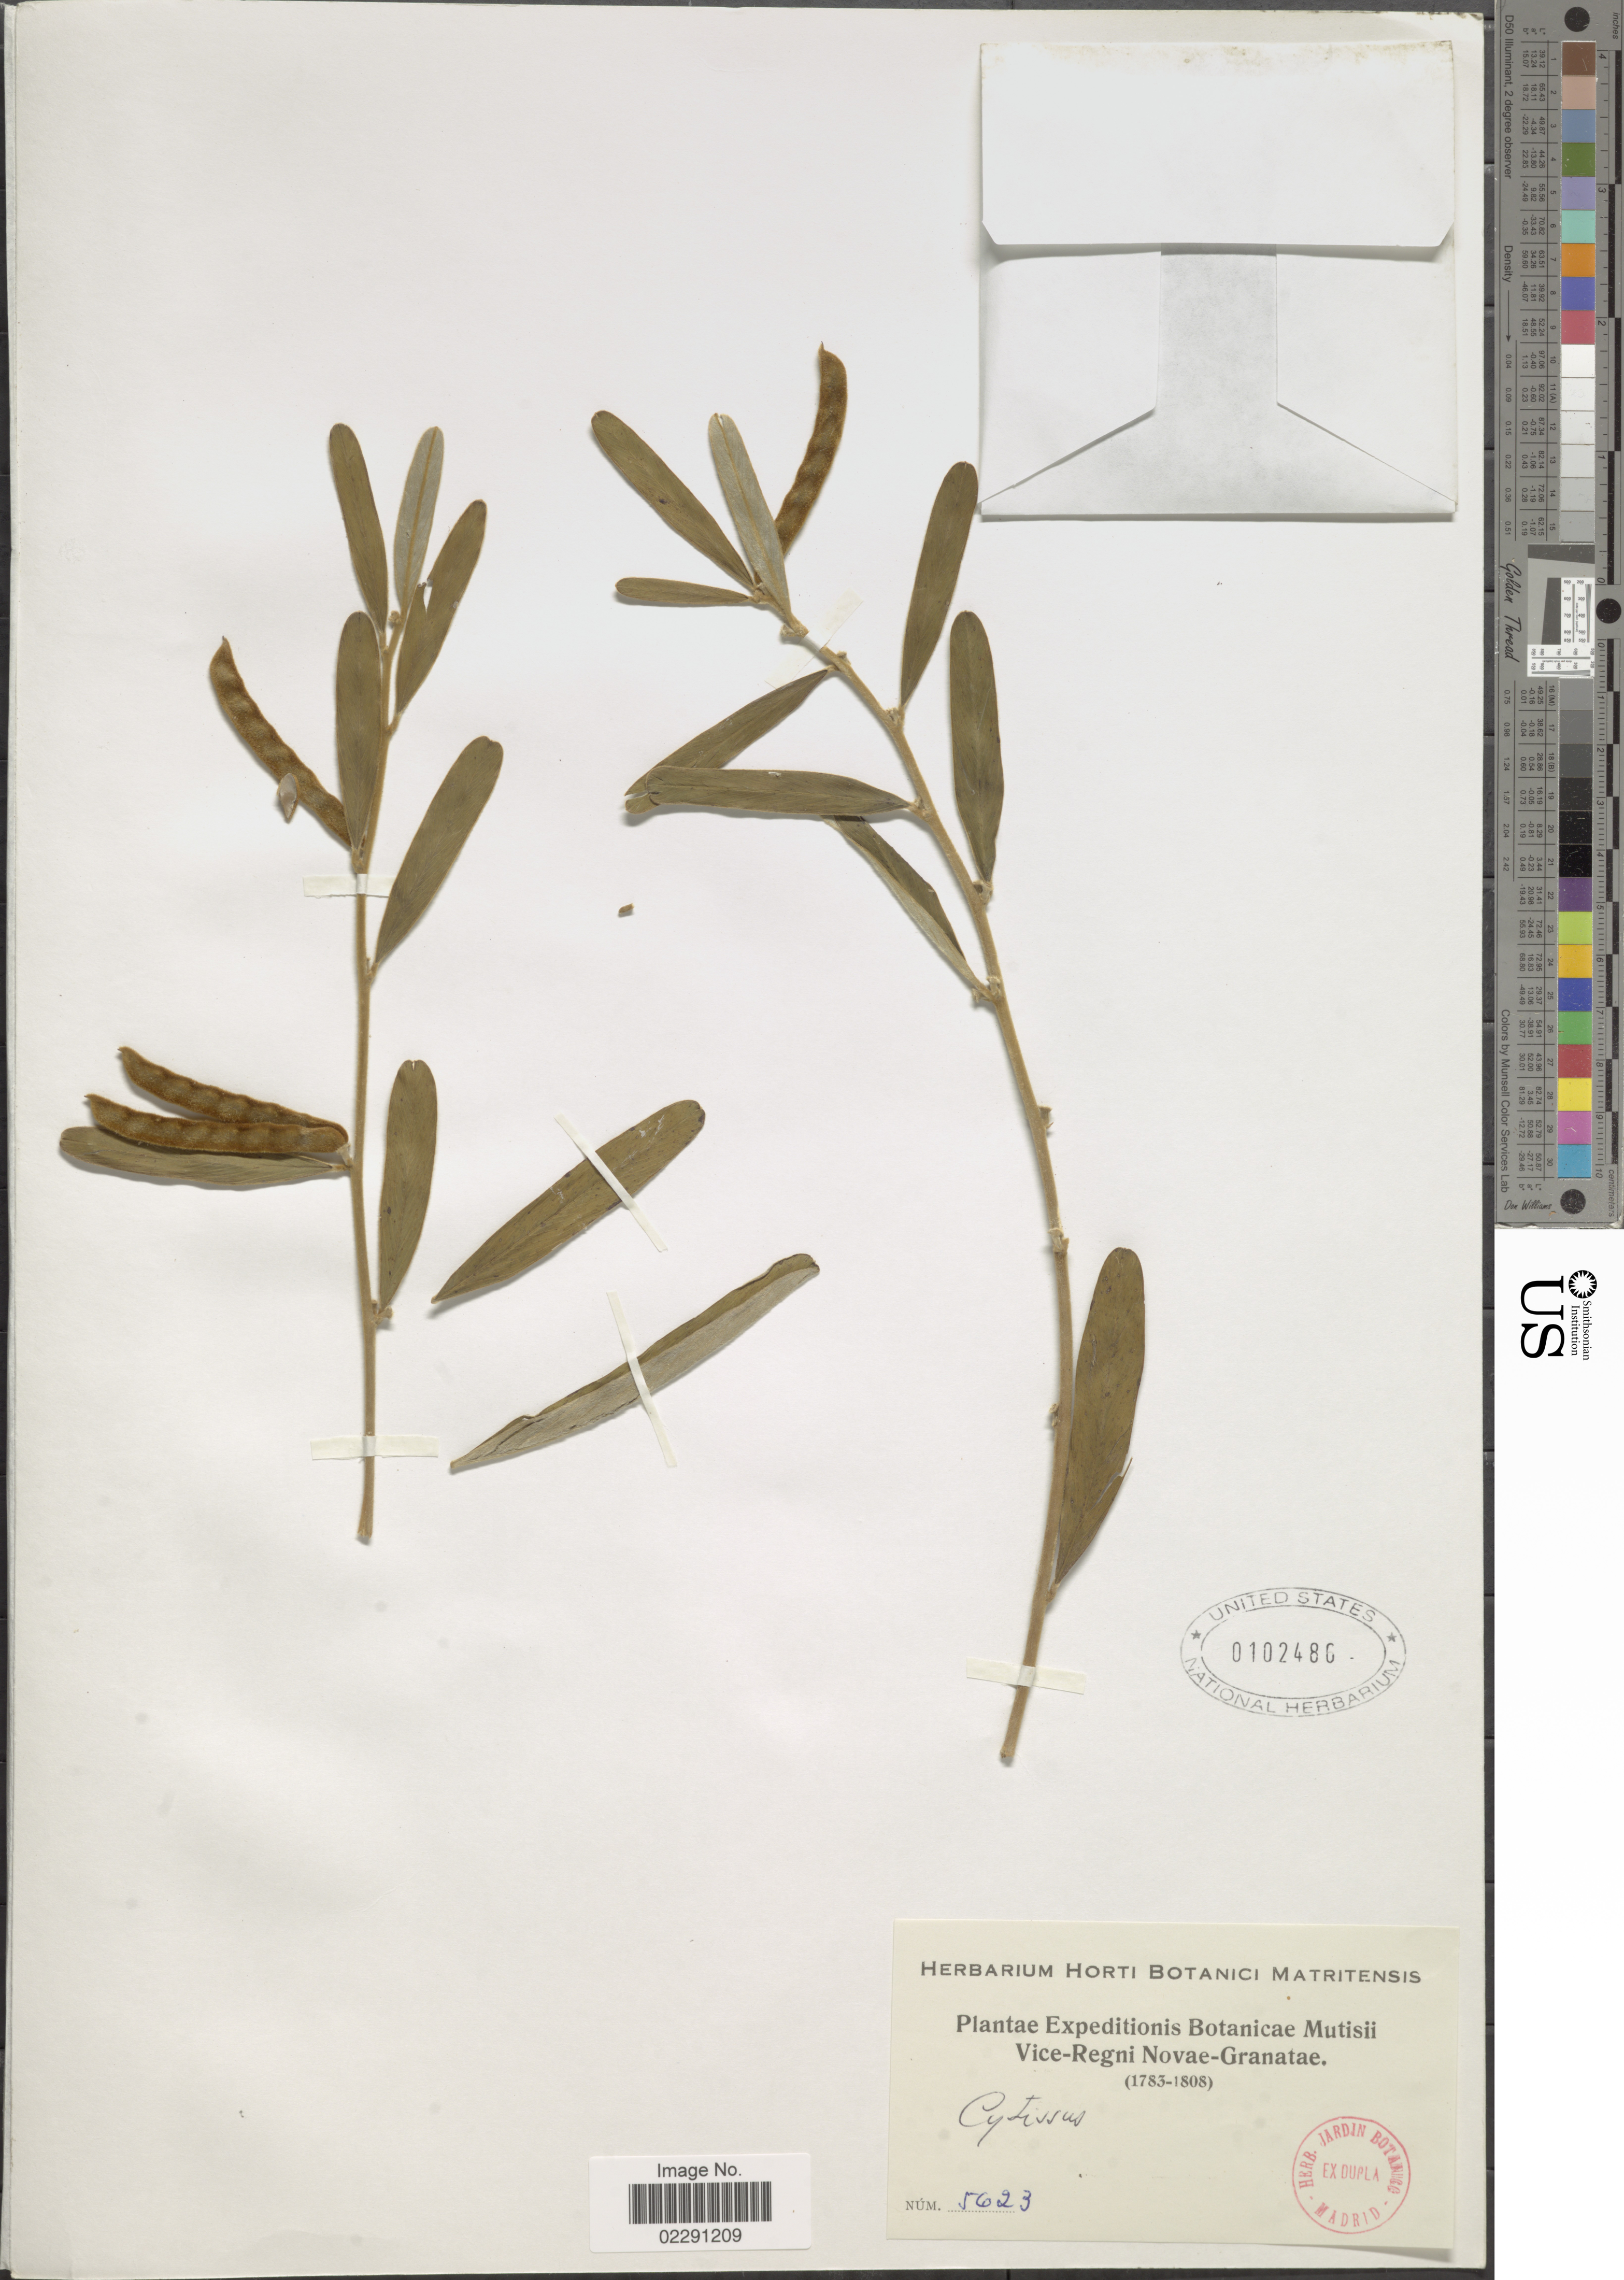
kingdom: Plantae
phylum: Tracheophyta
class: Magnoliopsida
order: Fabales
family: Fabaceae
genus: Cytisus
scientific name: Cytisus sp.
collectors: ex herb. Horti Botanici Matritensis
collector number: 5623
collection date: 1783/1808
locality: Vice-Regni Novae-Granatae.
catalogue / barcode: US 102480